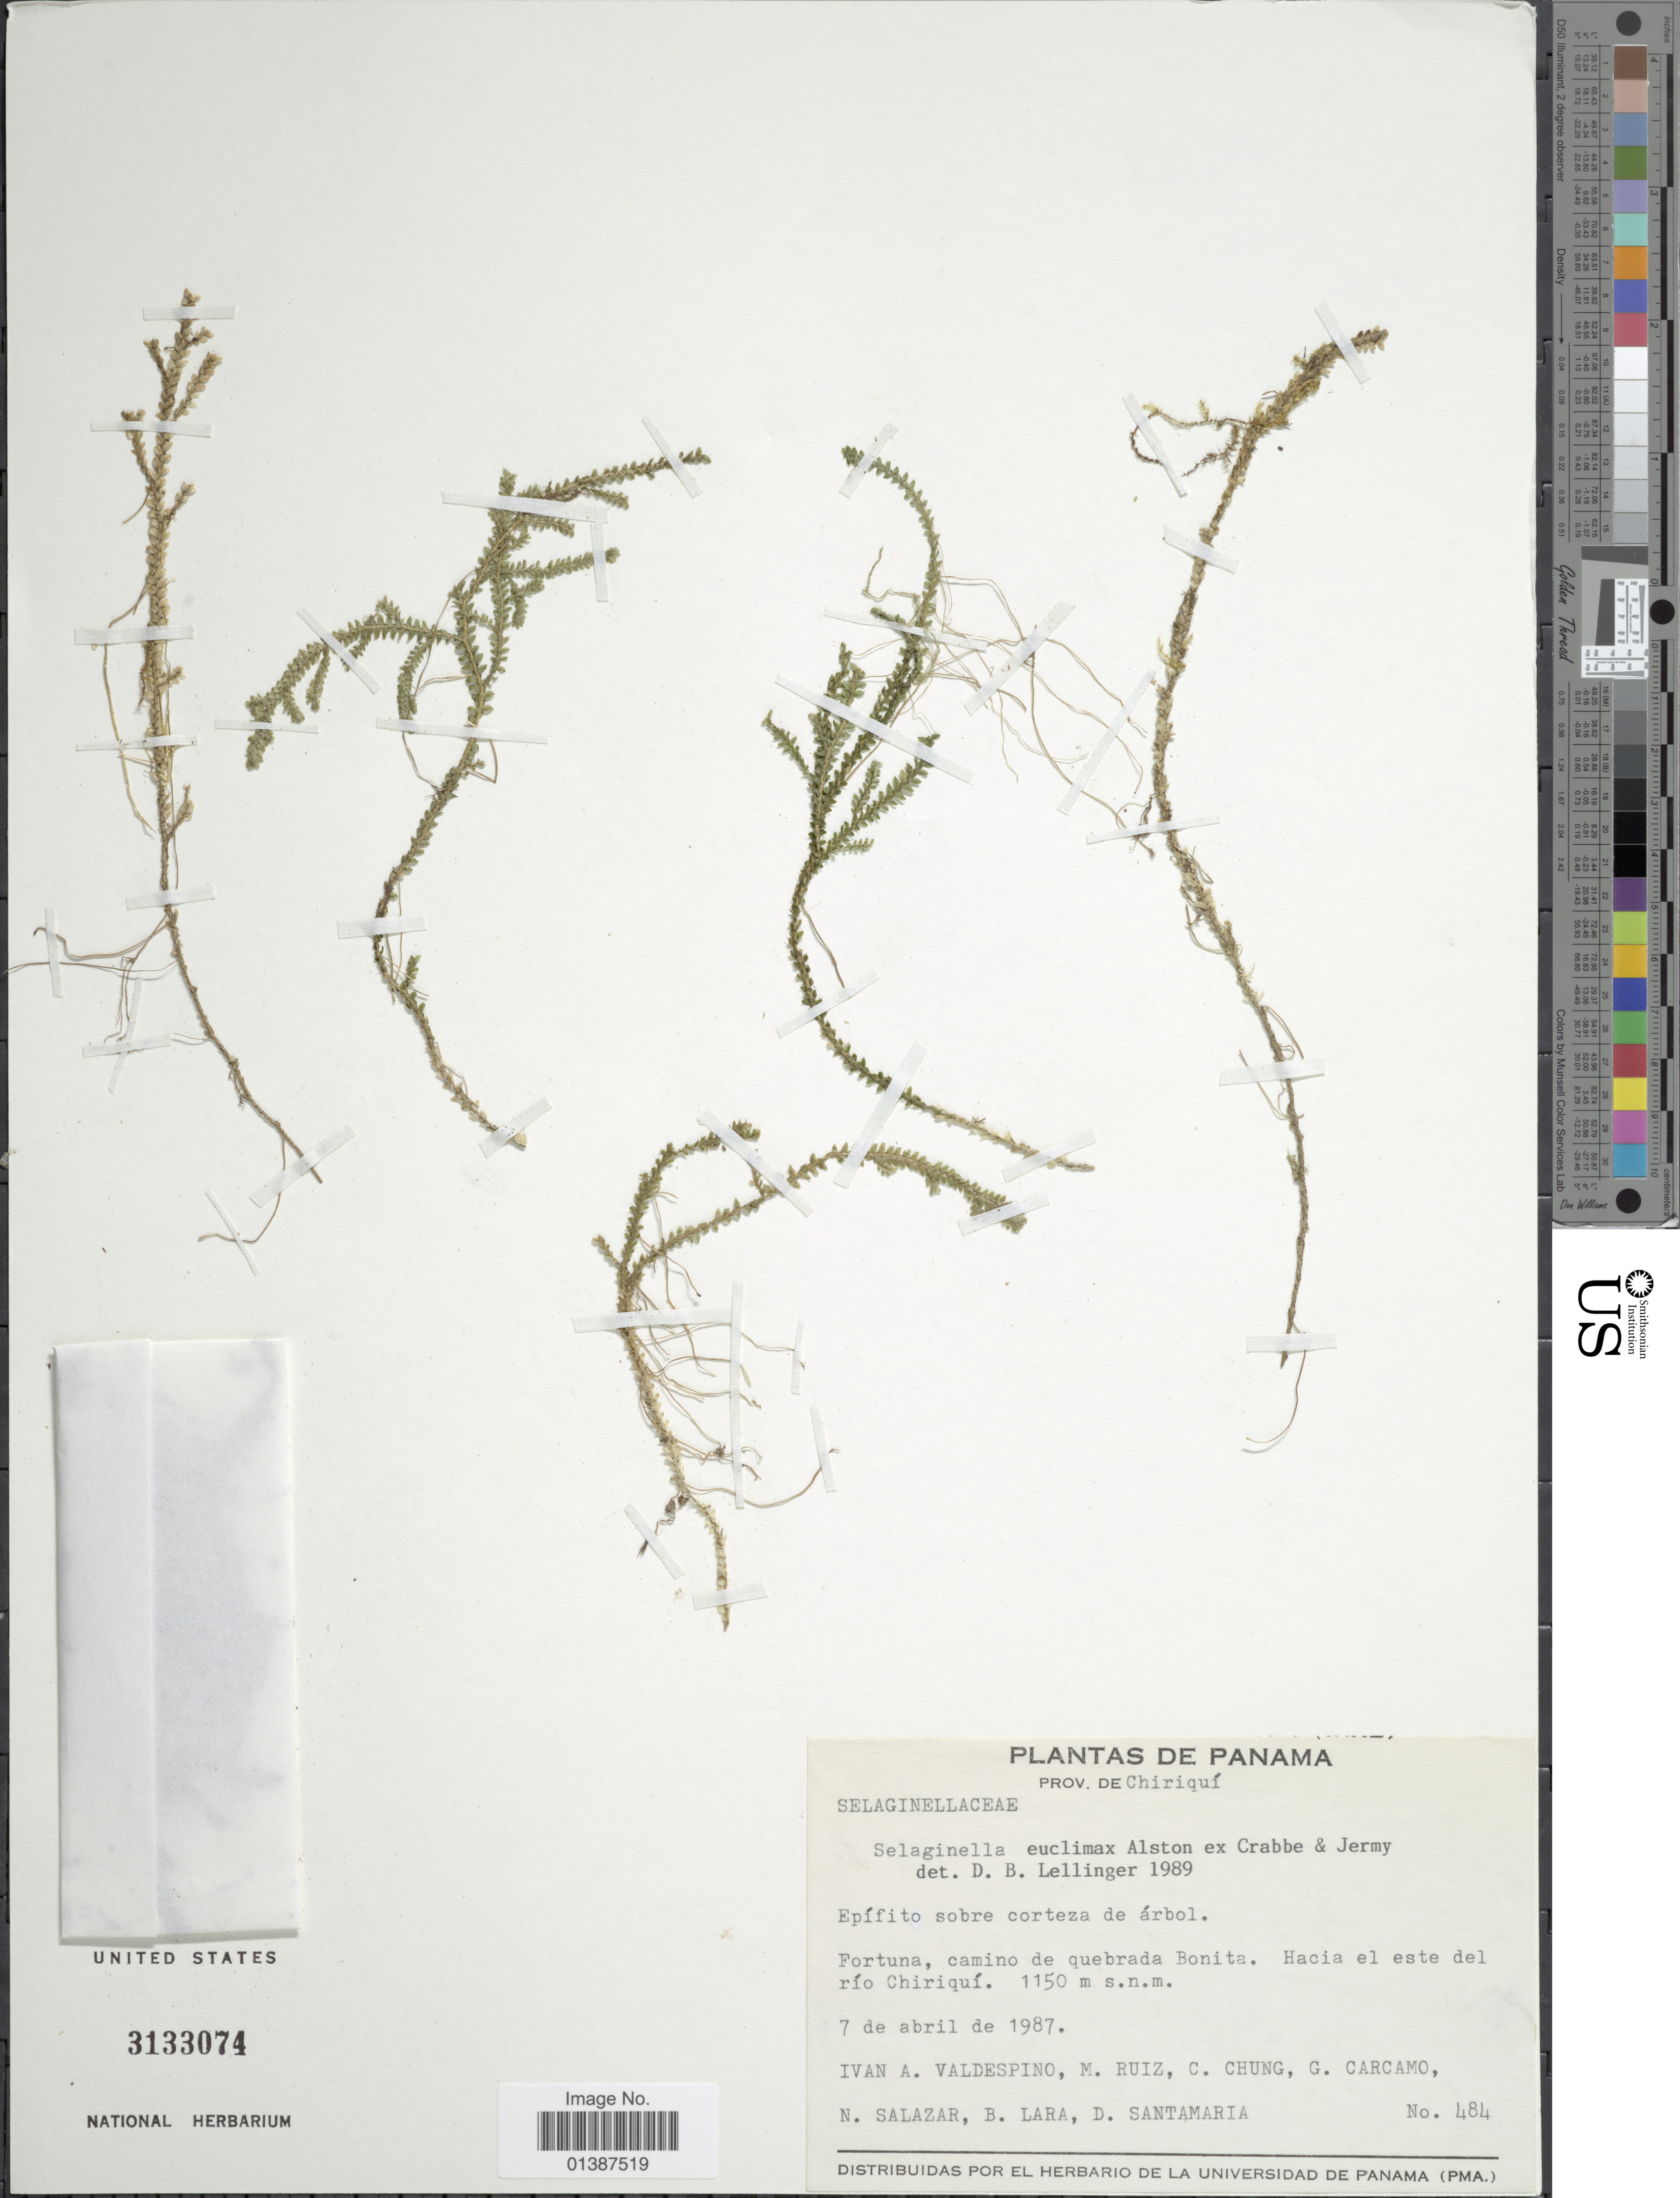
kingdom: Plantae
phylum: Tracheophyta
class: Lycopodiopsida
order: Selaginellales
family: Selaginellaceae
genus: Selaginella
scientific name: Selaginella euclimax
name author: Alston ex Crabbe & Jermy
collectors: I. A. Valdespino, M. Ruiz, C. Chung, G. Carcamo & et al.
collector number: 484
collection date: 1987-04-07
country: Panama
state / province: Chiriqui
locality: Prov. de Chiriquí. Epiífito sobre corteza de árbol, Fortuna, camino de quebrada Bonita. Hacia el este del río Chiriquí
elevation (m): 1150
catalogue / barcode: US 3133074